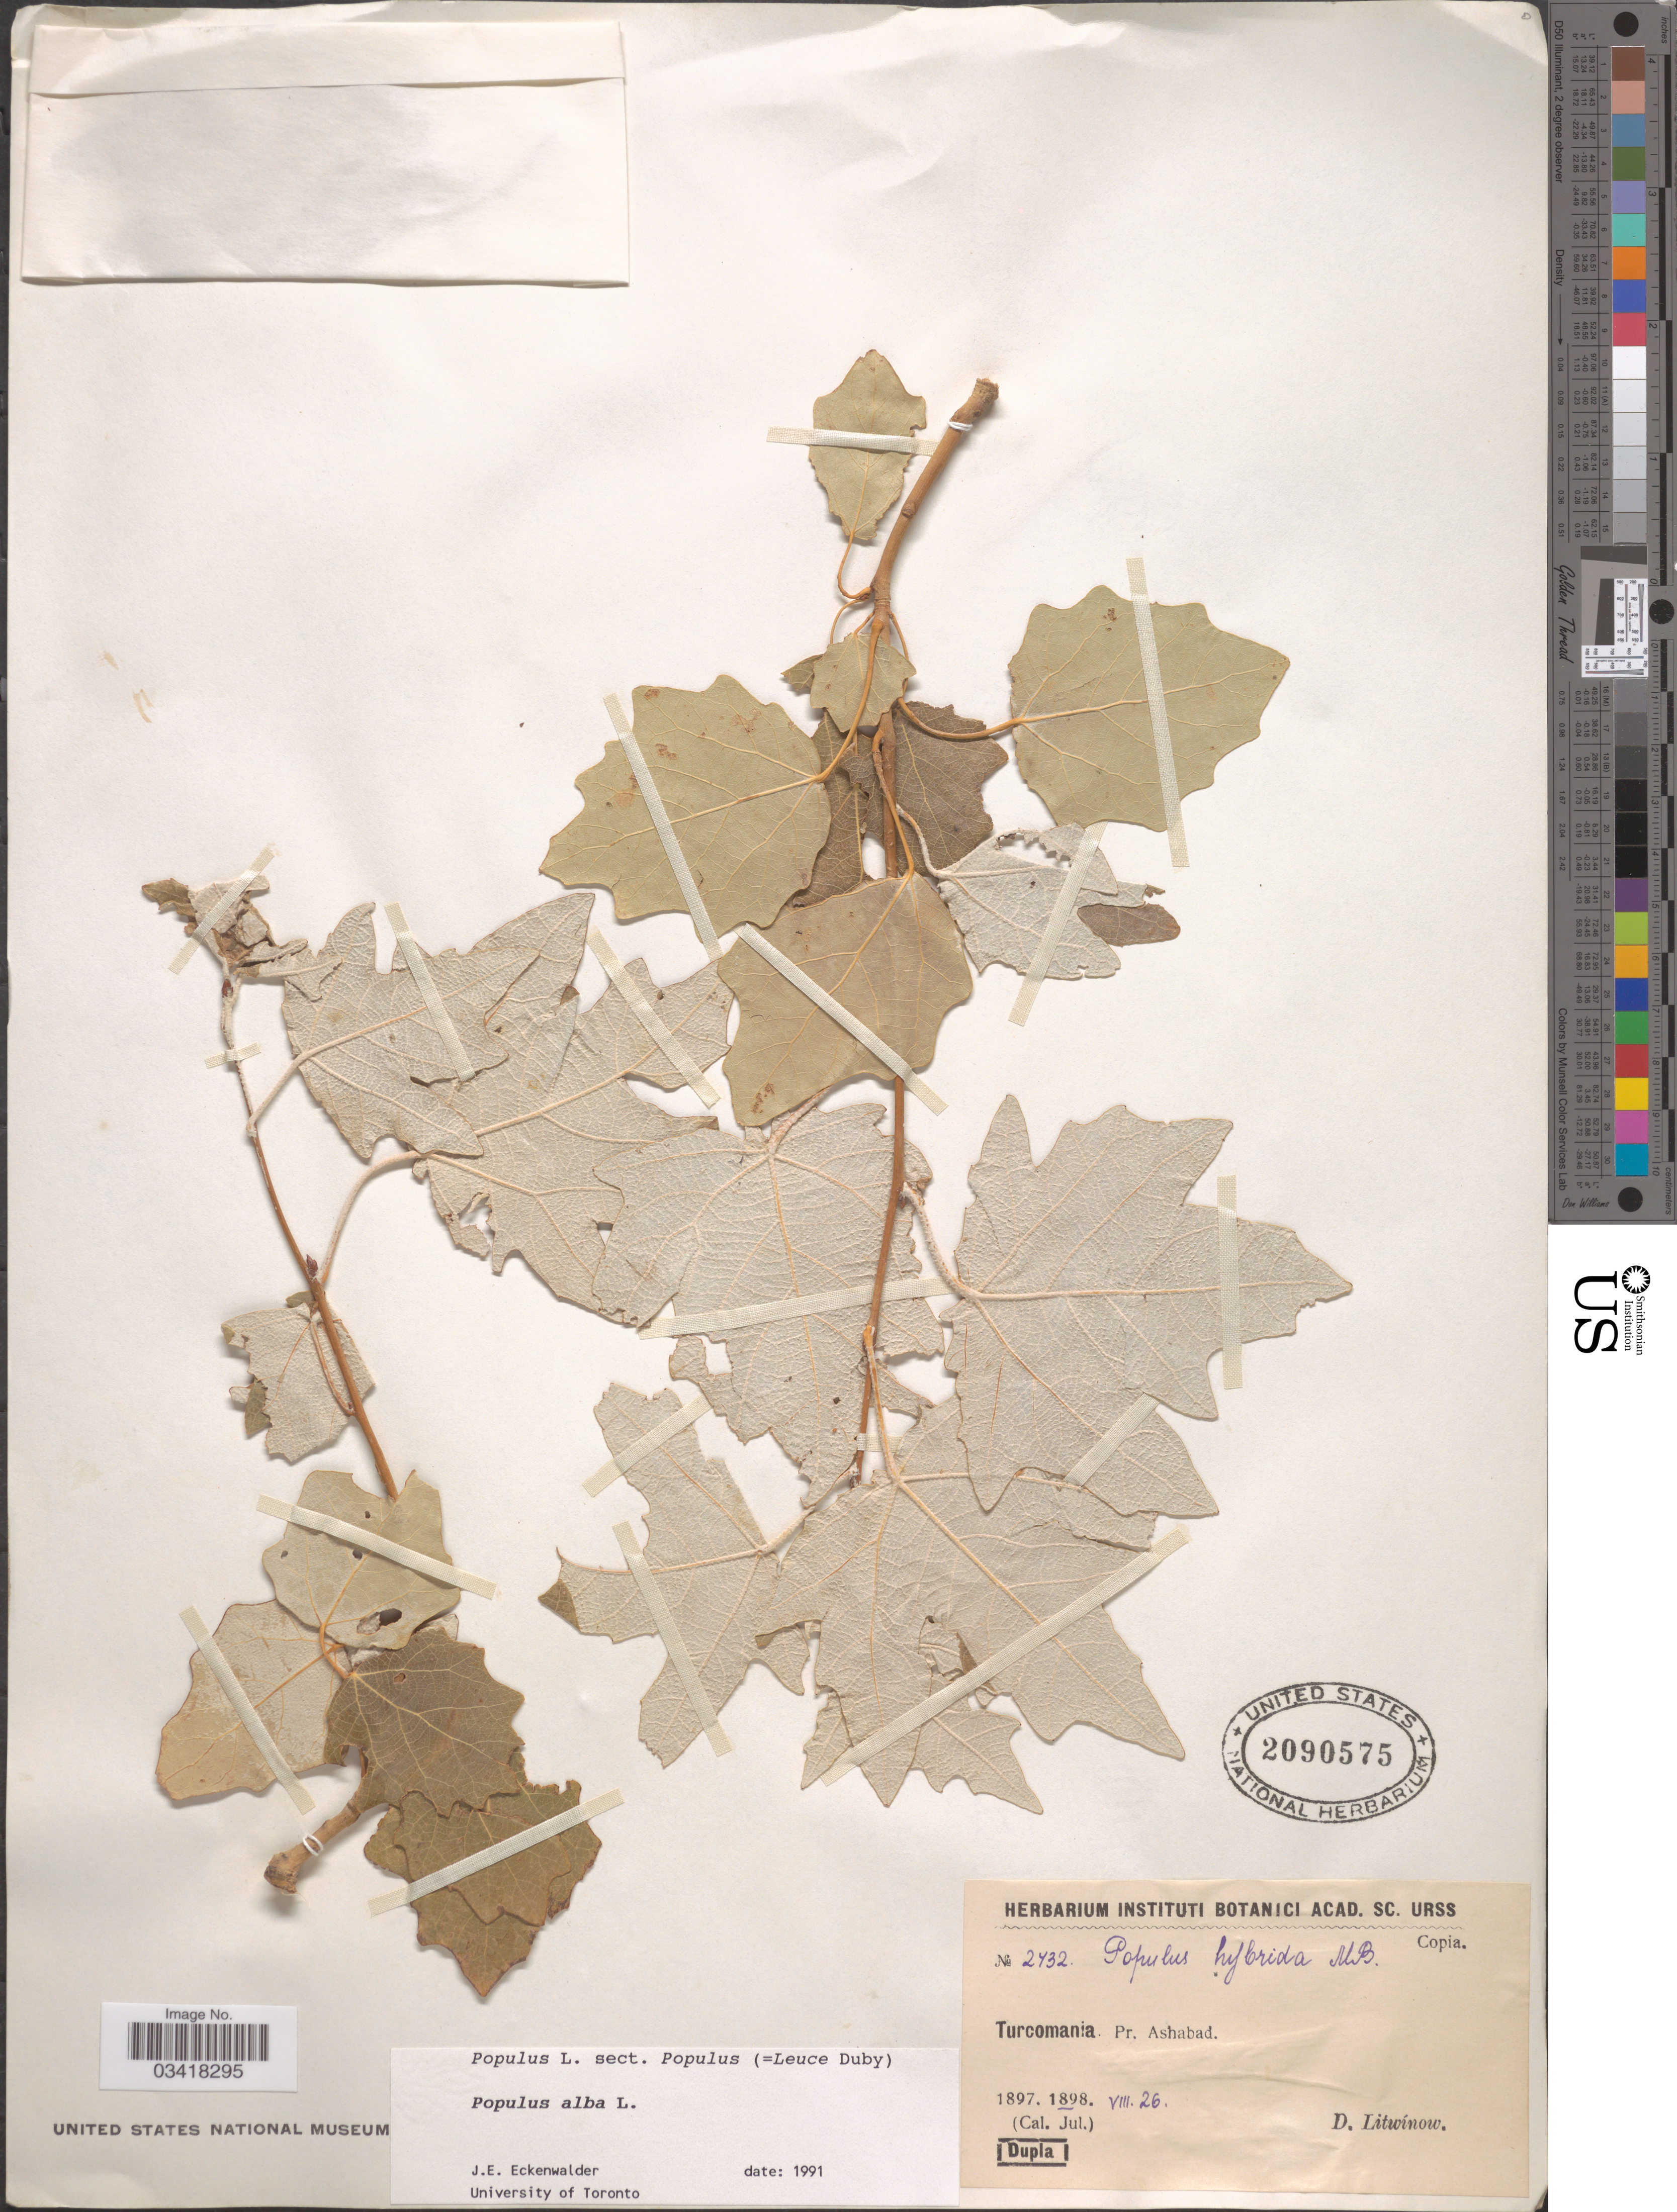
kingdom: Plantae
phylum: Tracheophyta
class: Magnoliopsida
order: Malpighiales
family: Salicaceae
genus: Populus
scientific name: Populus alba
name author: L.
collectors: D. Litwinow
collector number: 2432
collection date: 1898-08-26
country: Turkmenistan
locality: Turcomania. Pr. Ashabad.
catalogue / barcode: US 2090575